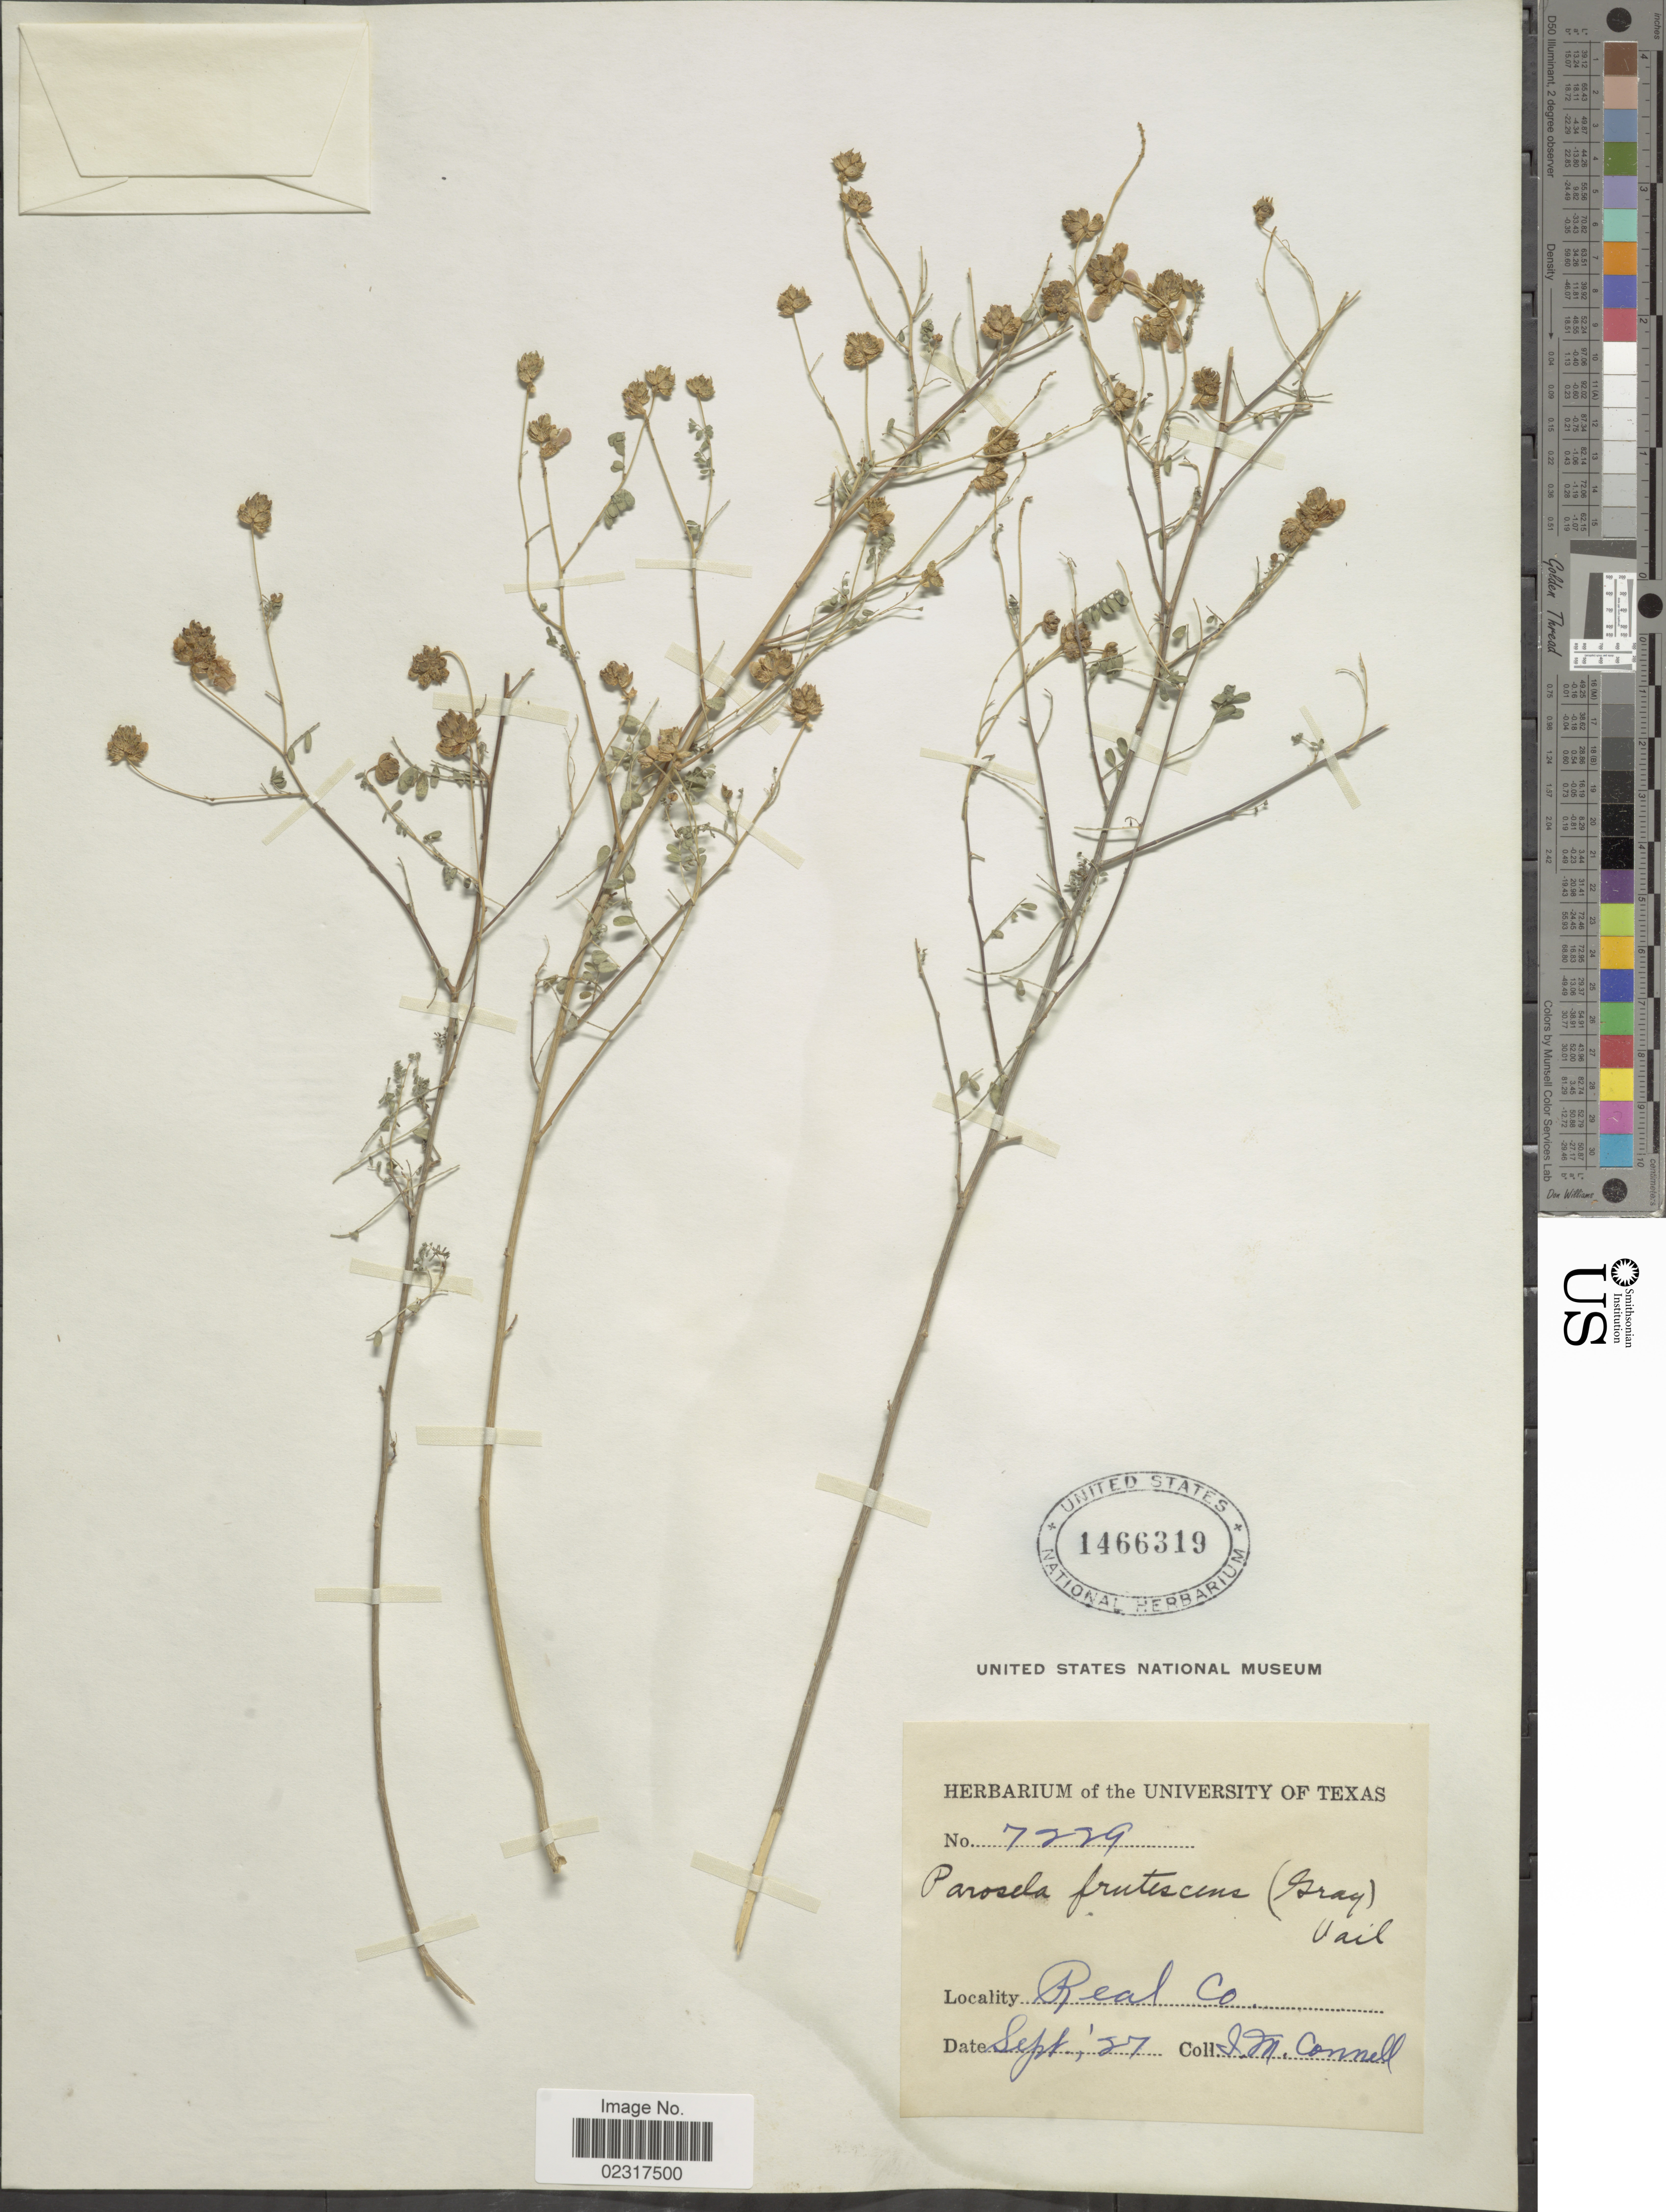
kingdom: Plantae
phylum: Tracheophyta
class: Magnoliopsida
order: Fabales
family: Fabaceae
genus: Dalea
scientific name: Dalea frutescens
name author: A. Gray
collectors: J. Connell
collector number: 7229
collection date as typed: Transcribed d/m/y: /9/27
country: United States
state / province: Texas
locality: Real Co.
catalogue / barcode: US 1466319